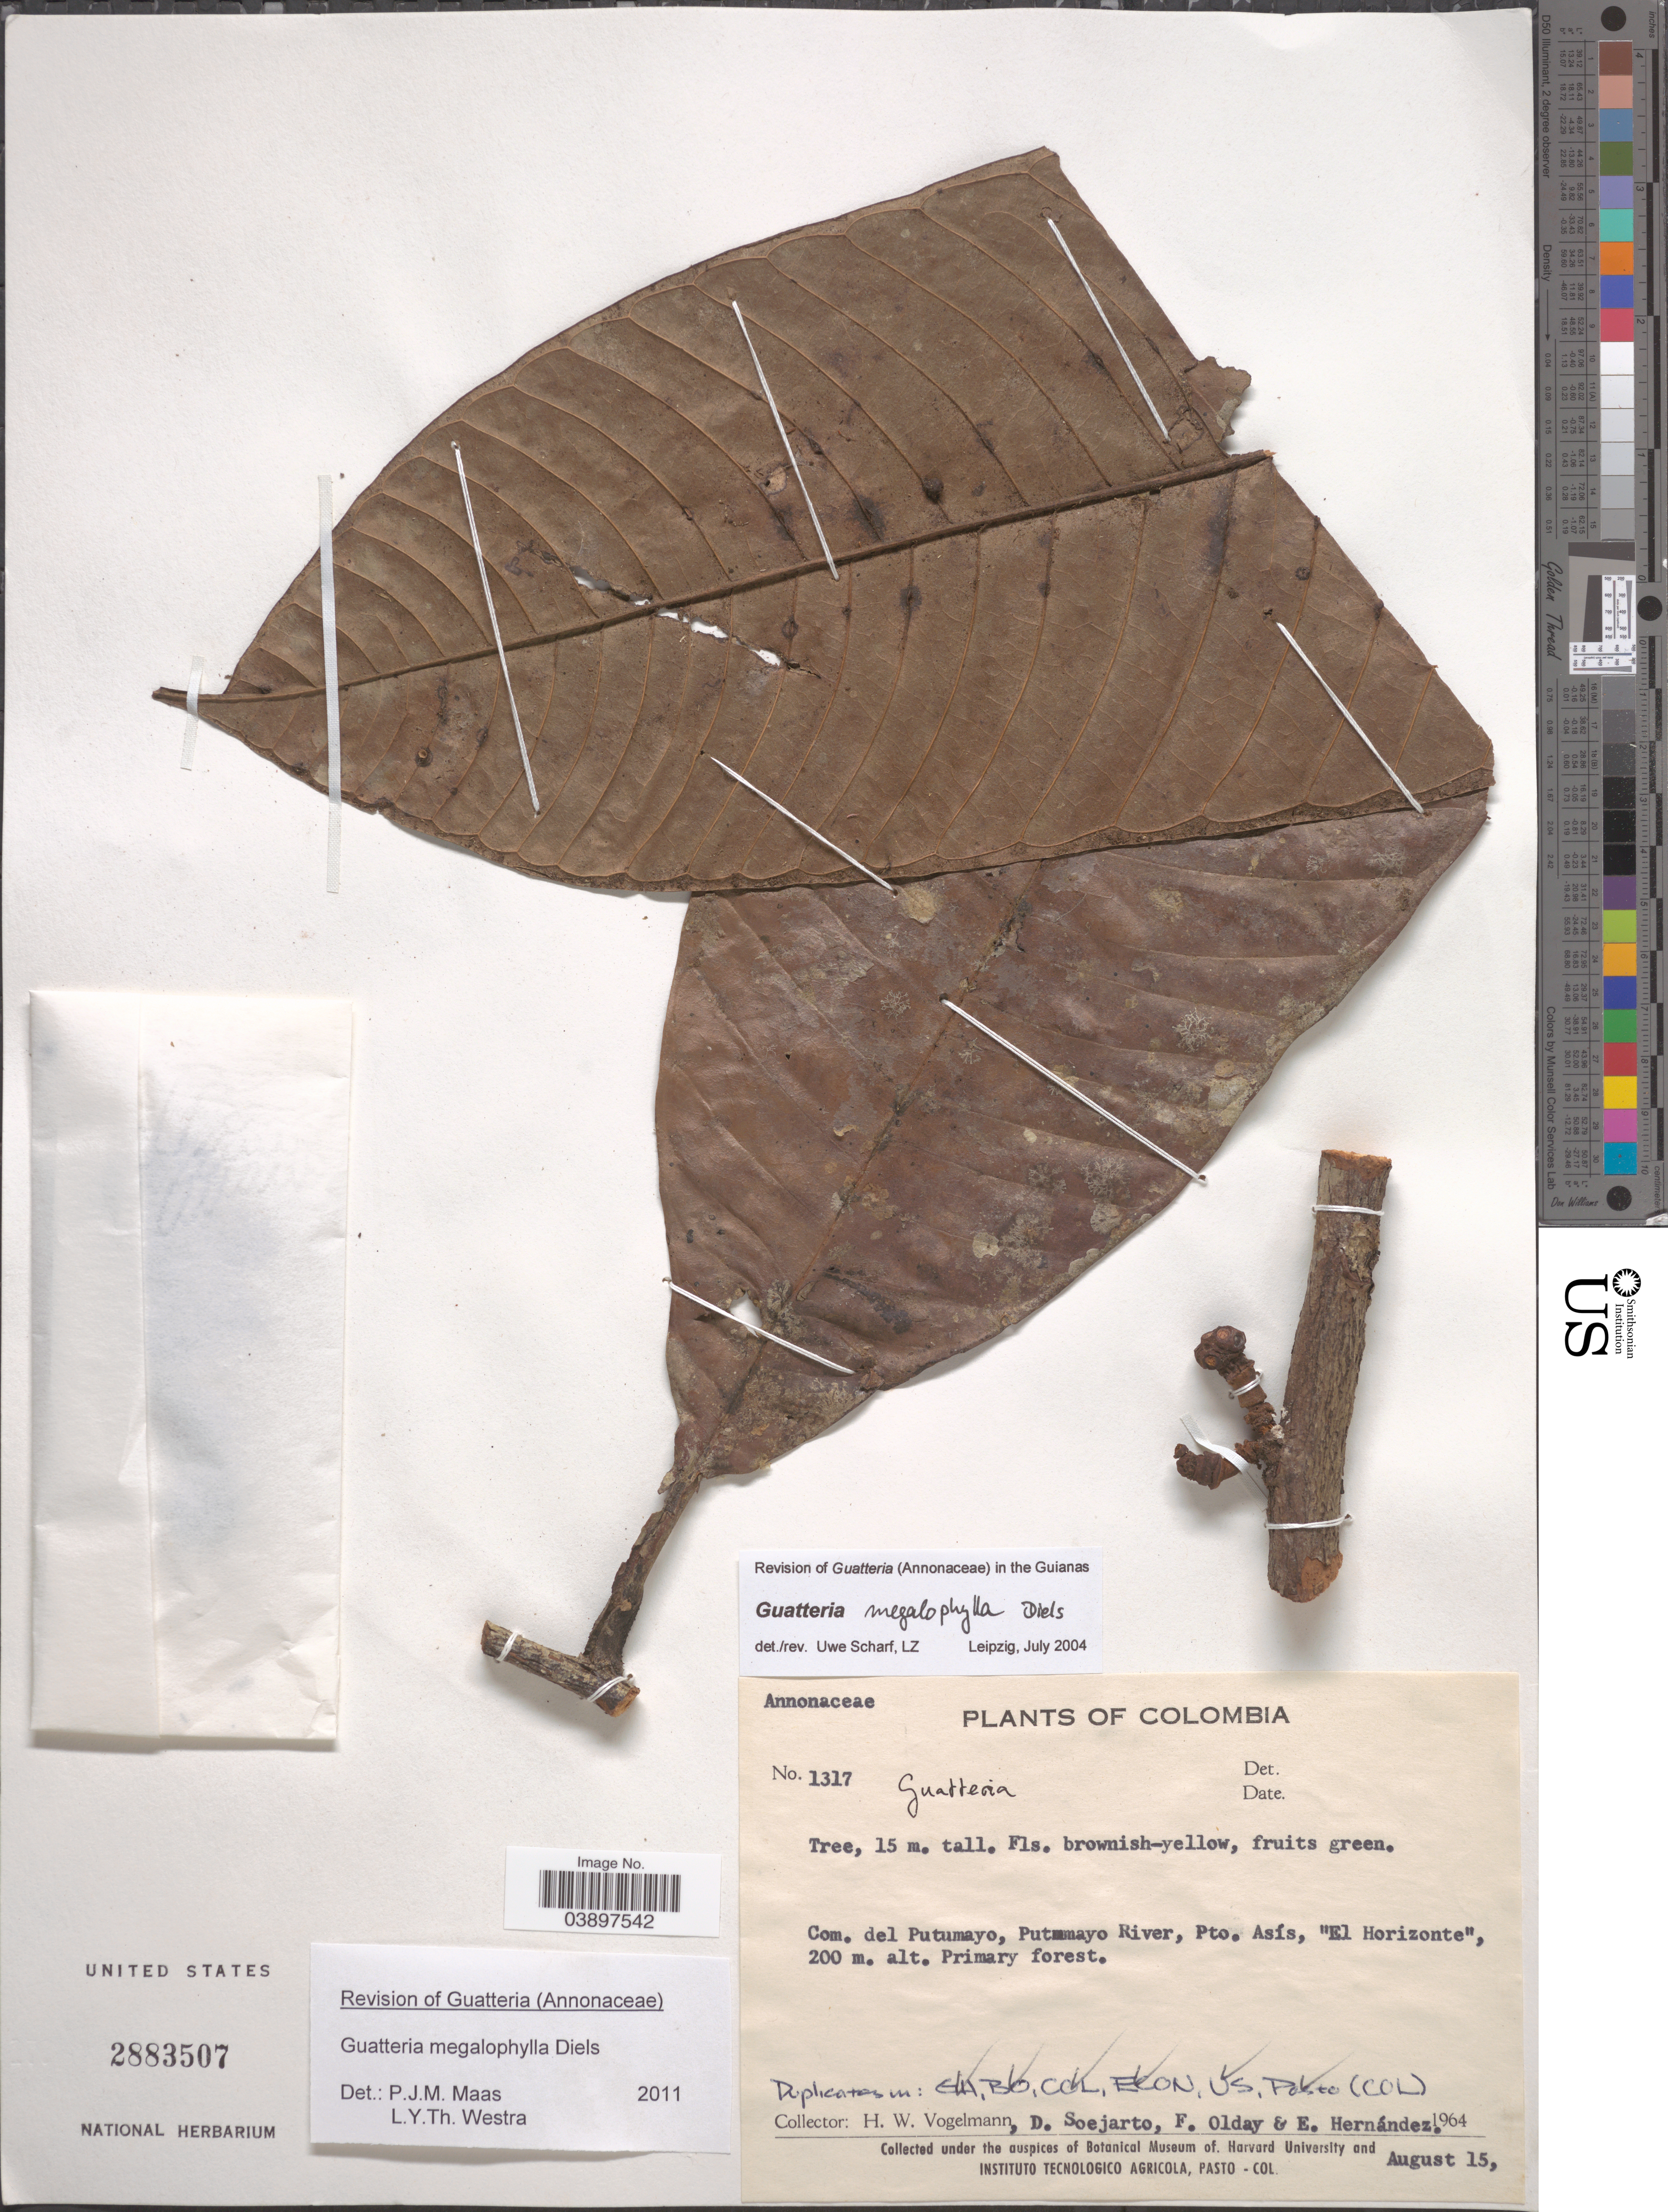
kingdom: Plantae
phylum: Tracheophyta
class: Magnoliopsida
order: Magnoliales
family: Annonaceae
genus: Guatteria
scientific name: Guatteria megalophylla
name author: Diels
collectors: H. Vogelmann, D. Soejarto, F. Olday & E. Hernández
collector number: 1317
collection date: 1964-08-15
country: Colombia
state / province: Putumayo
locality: Com. del Putumayo, Putumayo River, Pto. Asís, 'El Horizonte'.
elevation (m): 200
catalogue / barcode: US 2883507